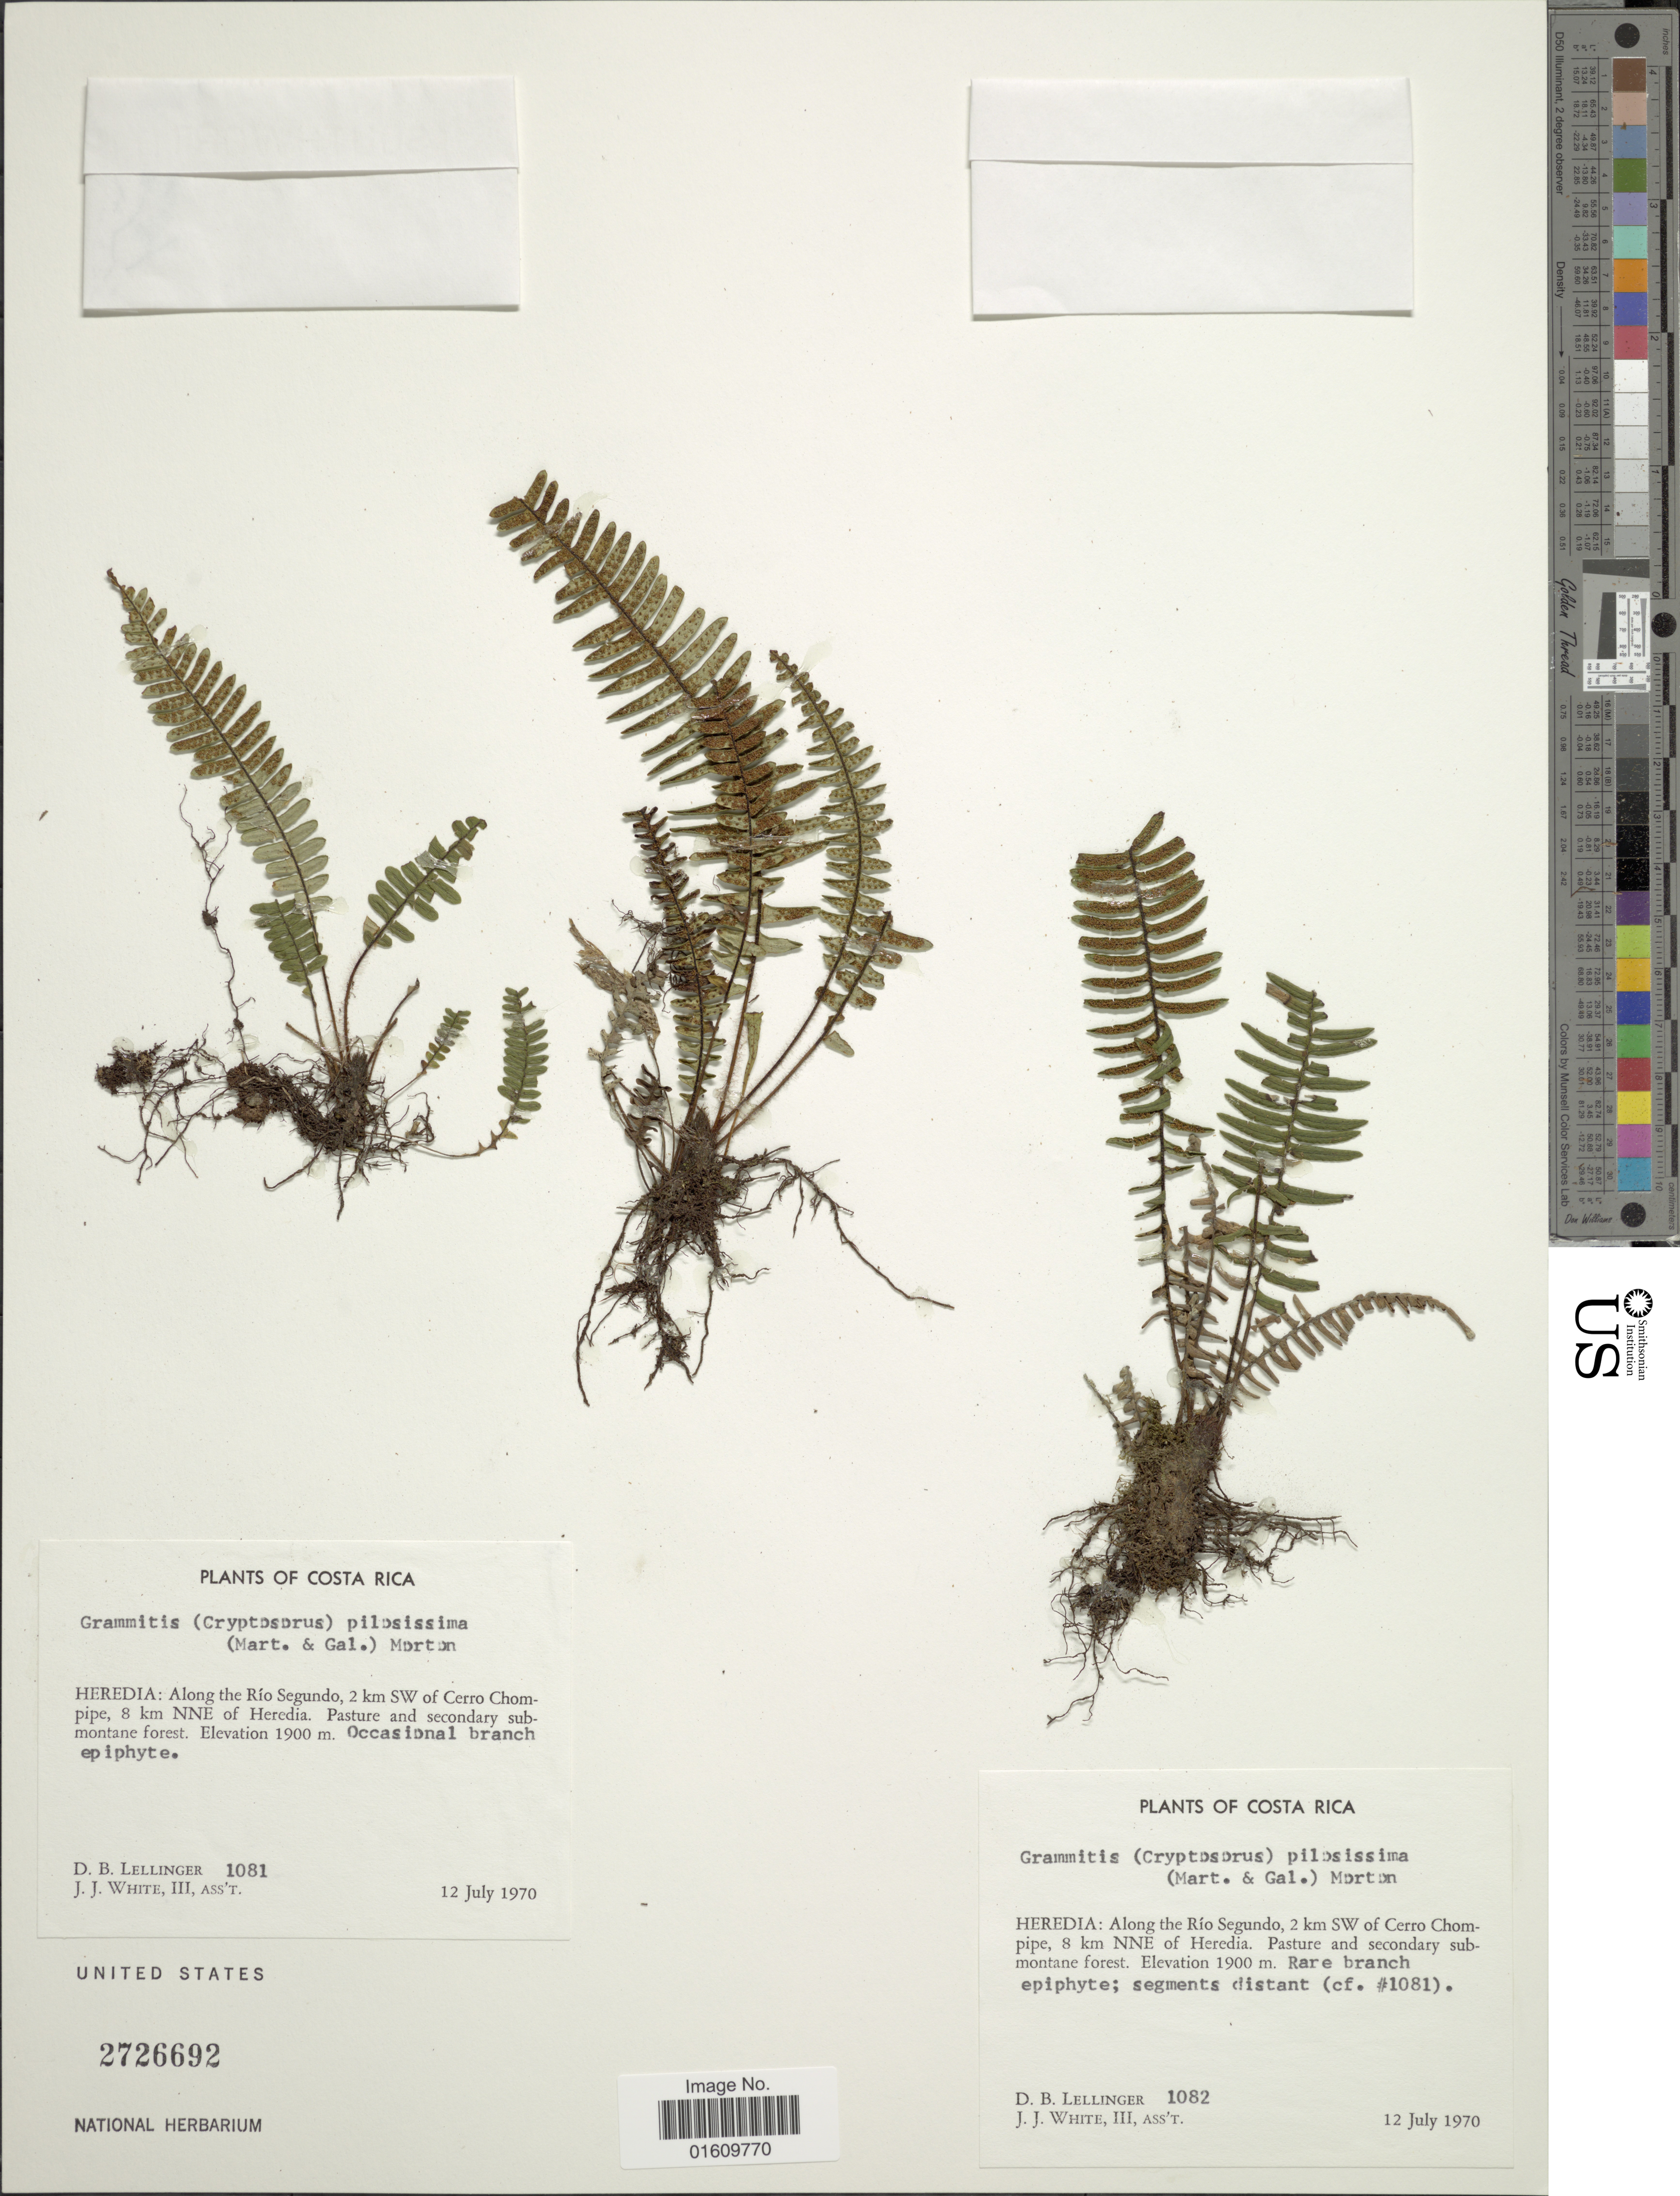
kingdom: Plantae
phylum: Tracheophyta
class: Polypodiopsida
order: Polypodiales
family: Polypodiaceae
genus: Melpomene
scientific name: Melpomene xiphopteroides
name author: (Liebm.) A.R. Sm. & R.C. Moran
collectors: D. B. Lellinger & J. J. White III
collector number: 1081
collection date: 1970-07-12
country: Costa Rica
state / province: Heredia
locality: Along the Rio Segunda, 2 km SE of Cerro Chompipe, 8 km NNE of Heredia.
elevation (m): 1900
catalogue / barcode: US 2726692